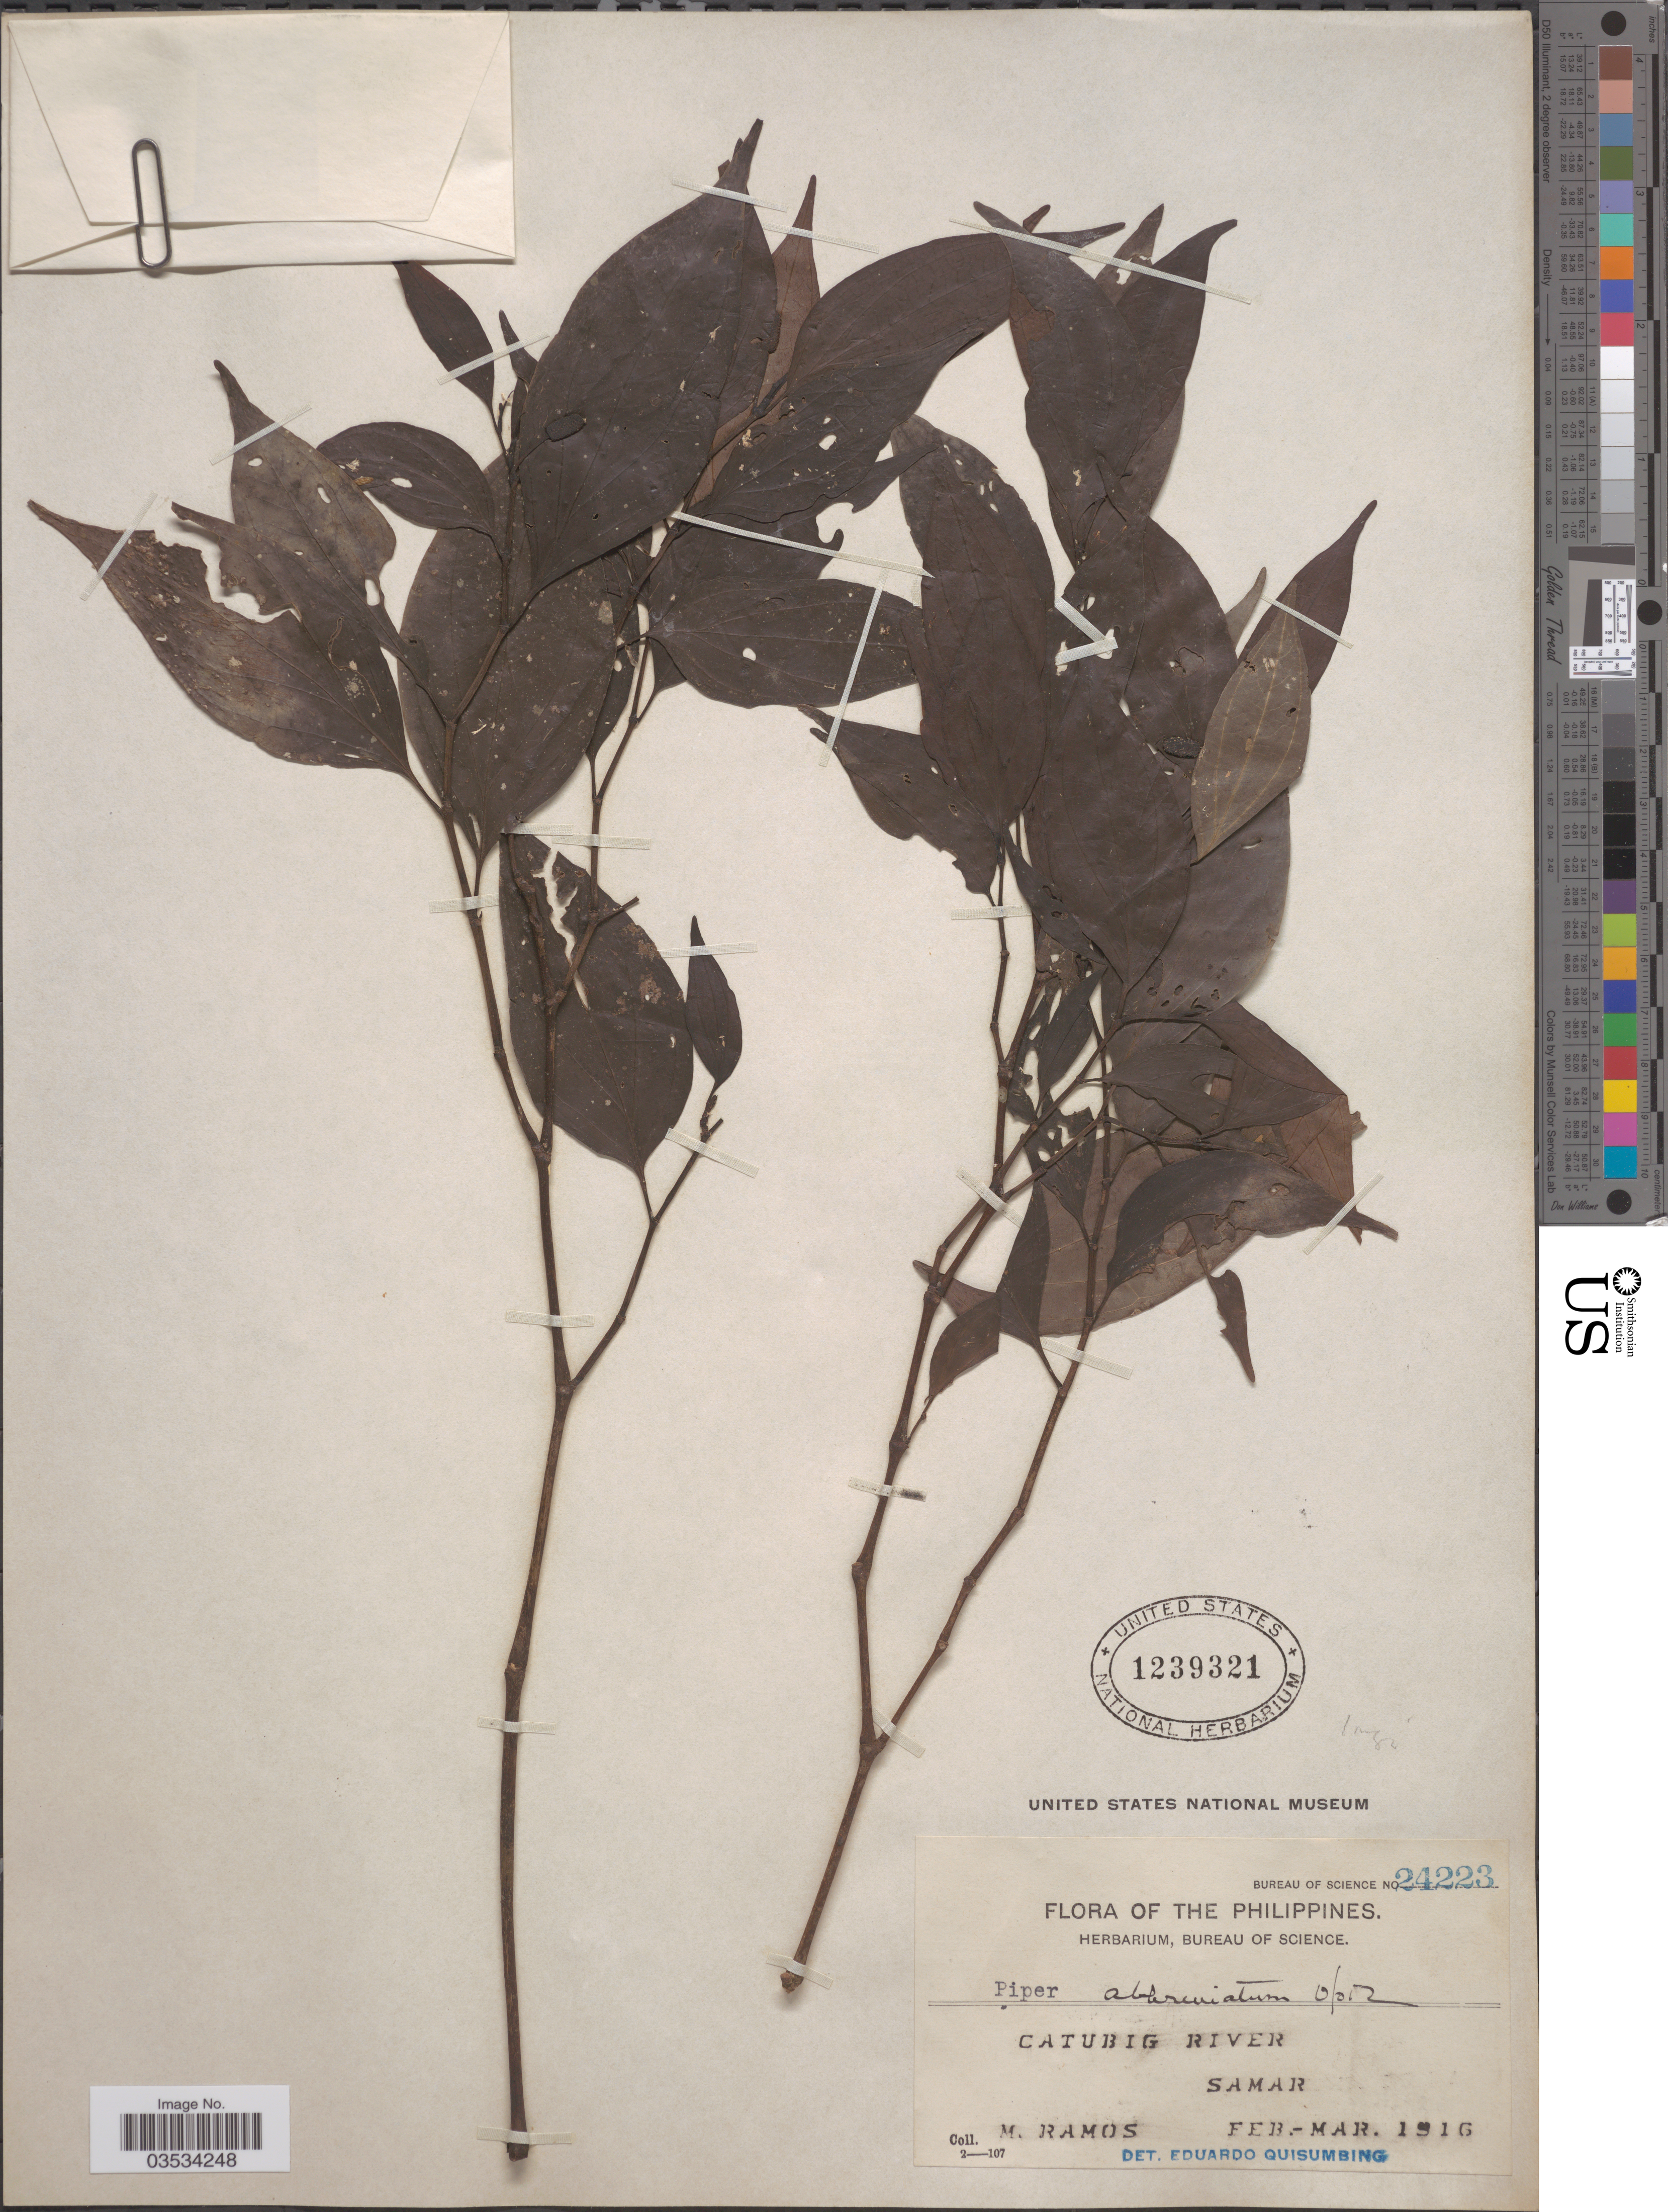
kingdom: Plantae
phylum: Tracheophyta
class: Magnoliopsida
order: Piperales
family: Piperaceae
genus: Piper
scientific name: Piper abbreviatum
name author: Opiz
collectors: M. Ramos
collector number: Bureau of Science 24223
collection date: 1916-02/1916-03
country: Philippines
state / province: Eastern Visayas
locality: Catubig River. Samar.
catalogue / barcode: US 1239321